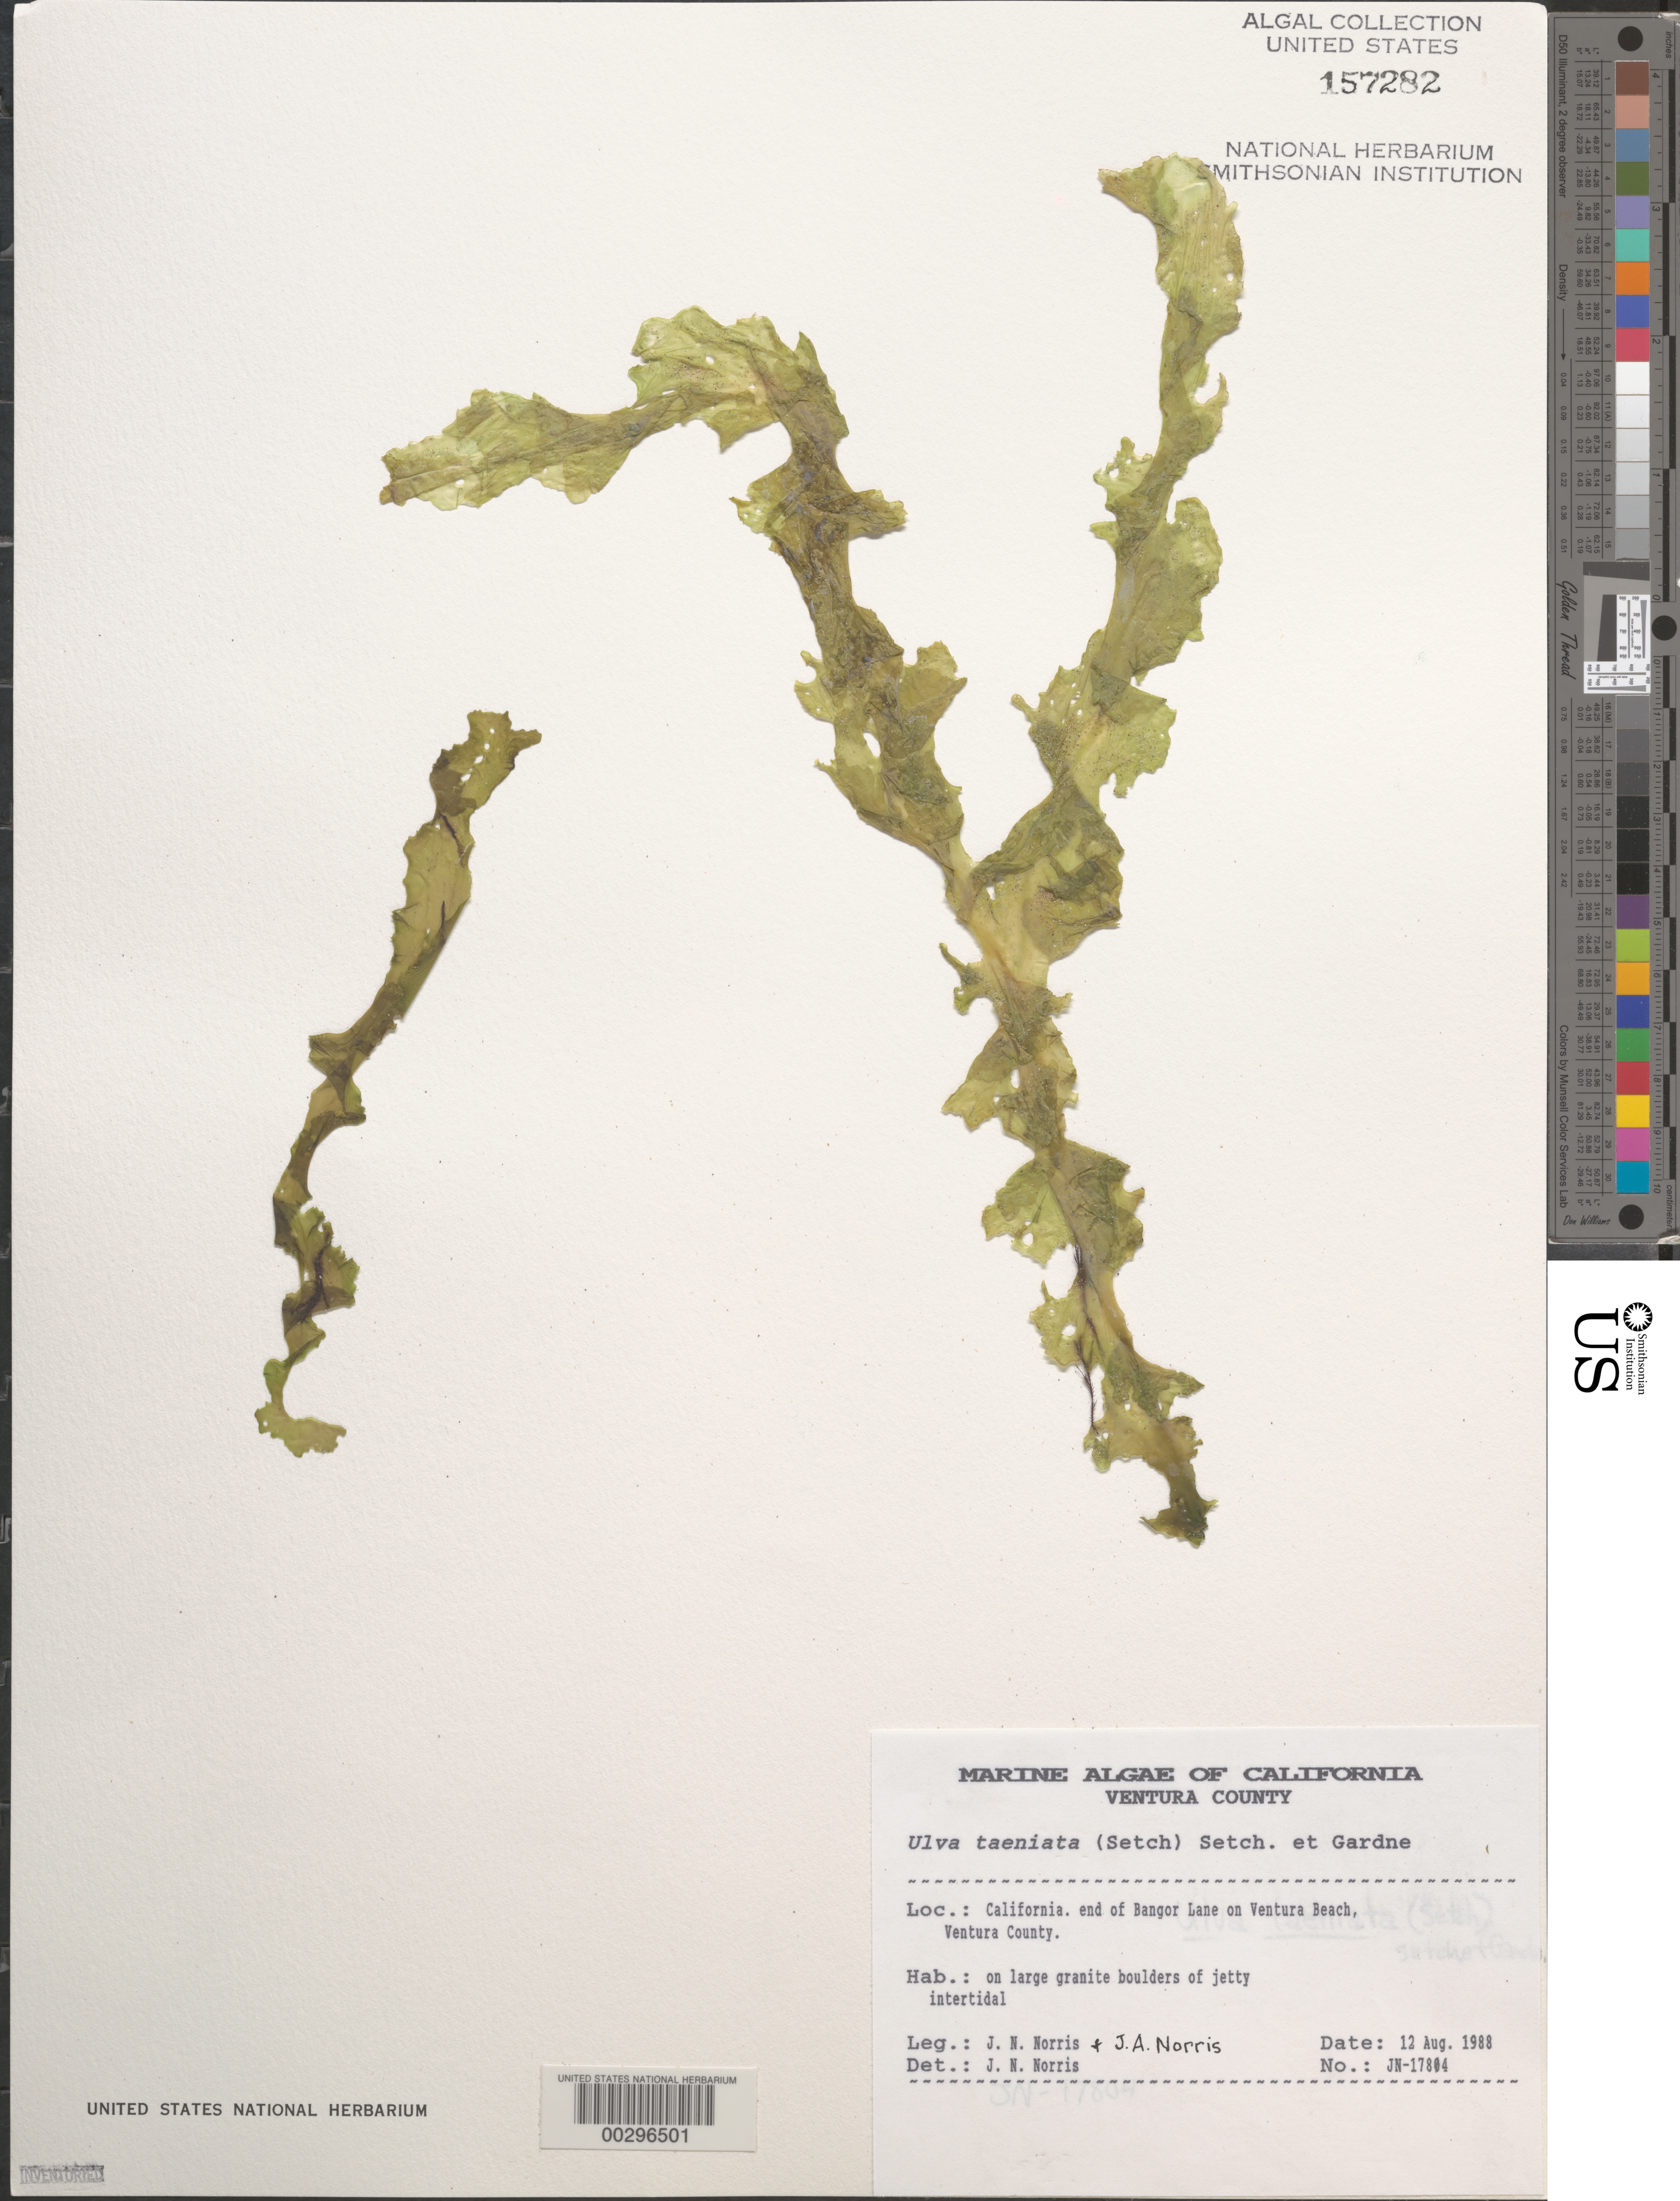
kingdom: Plantae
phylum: Chlorophyta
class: Ulvophyceae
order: Ulvales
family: Ulvaceae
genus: Ulva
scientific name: Ulva taeniata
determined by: Norris, James N.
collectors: J. N. Norris & J. A. Norris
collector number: JN-17804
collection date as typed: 12 Aug 1988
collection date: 1988-08-12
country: United States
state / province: California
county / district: Ventura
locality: Ventura Beach, end of Bangor Lane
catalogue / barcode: US 157282